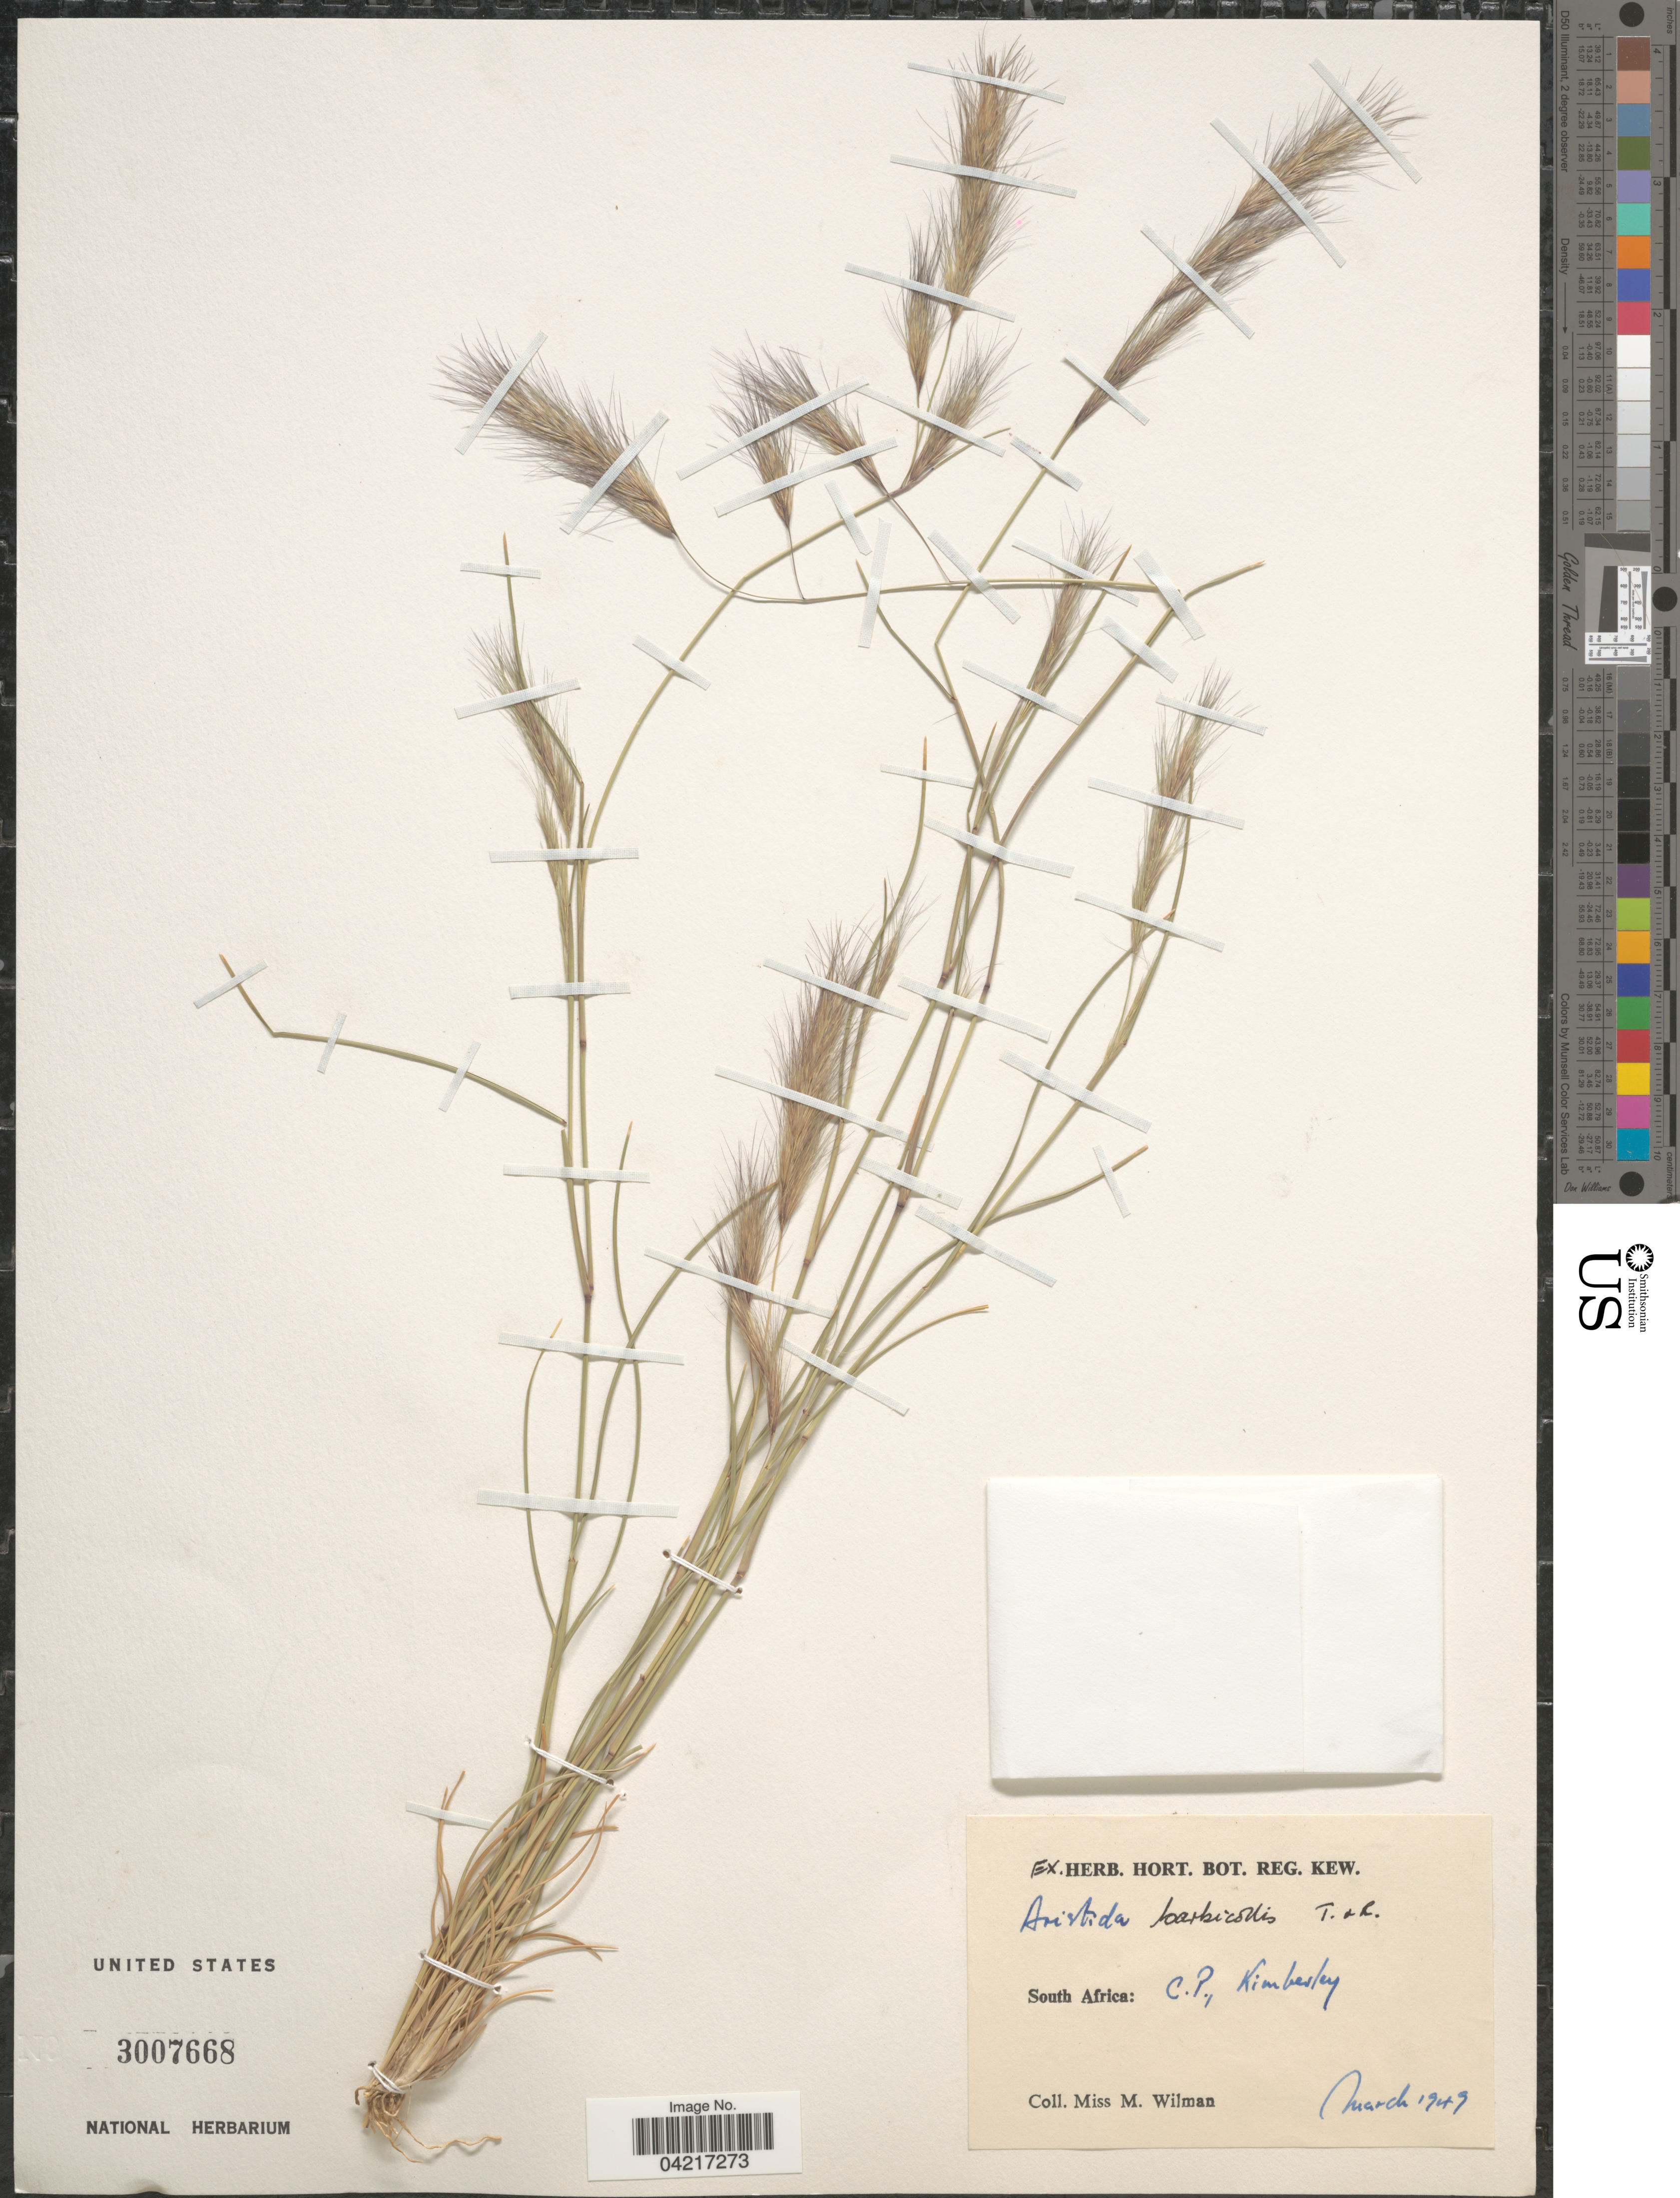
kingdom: Plantae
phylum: Tracheophyta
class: Liliopsida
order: Poales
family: Poaceae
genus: Aristida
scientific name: Aristida barbicollis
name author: Trin. & Rupr.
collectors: M. Wilman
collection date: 1949-03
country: South Africa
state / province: Northern Cape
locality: C.P., Kimberley.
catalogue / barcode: US 3007668